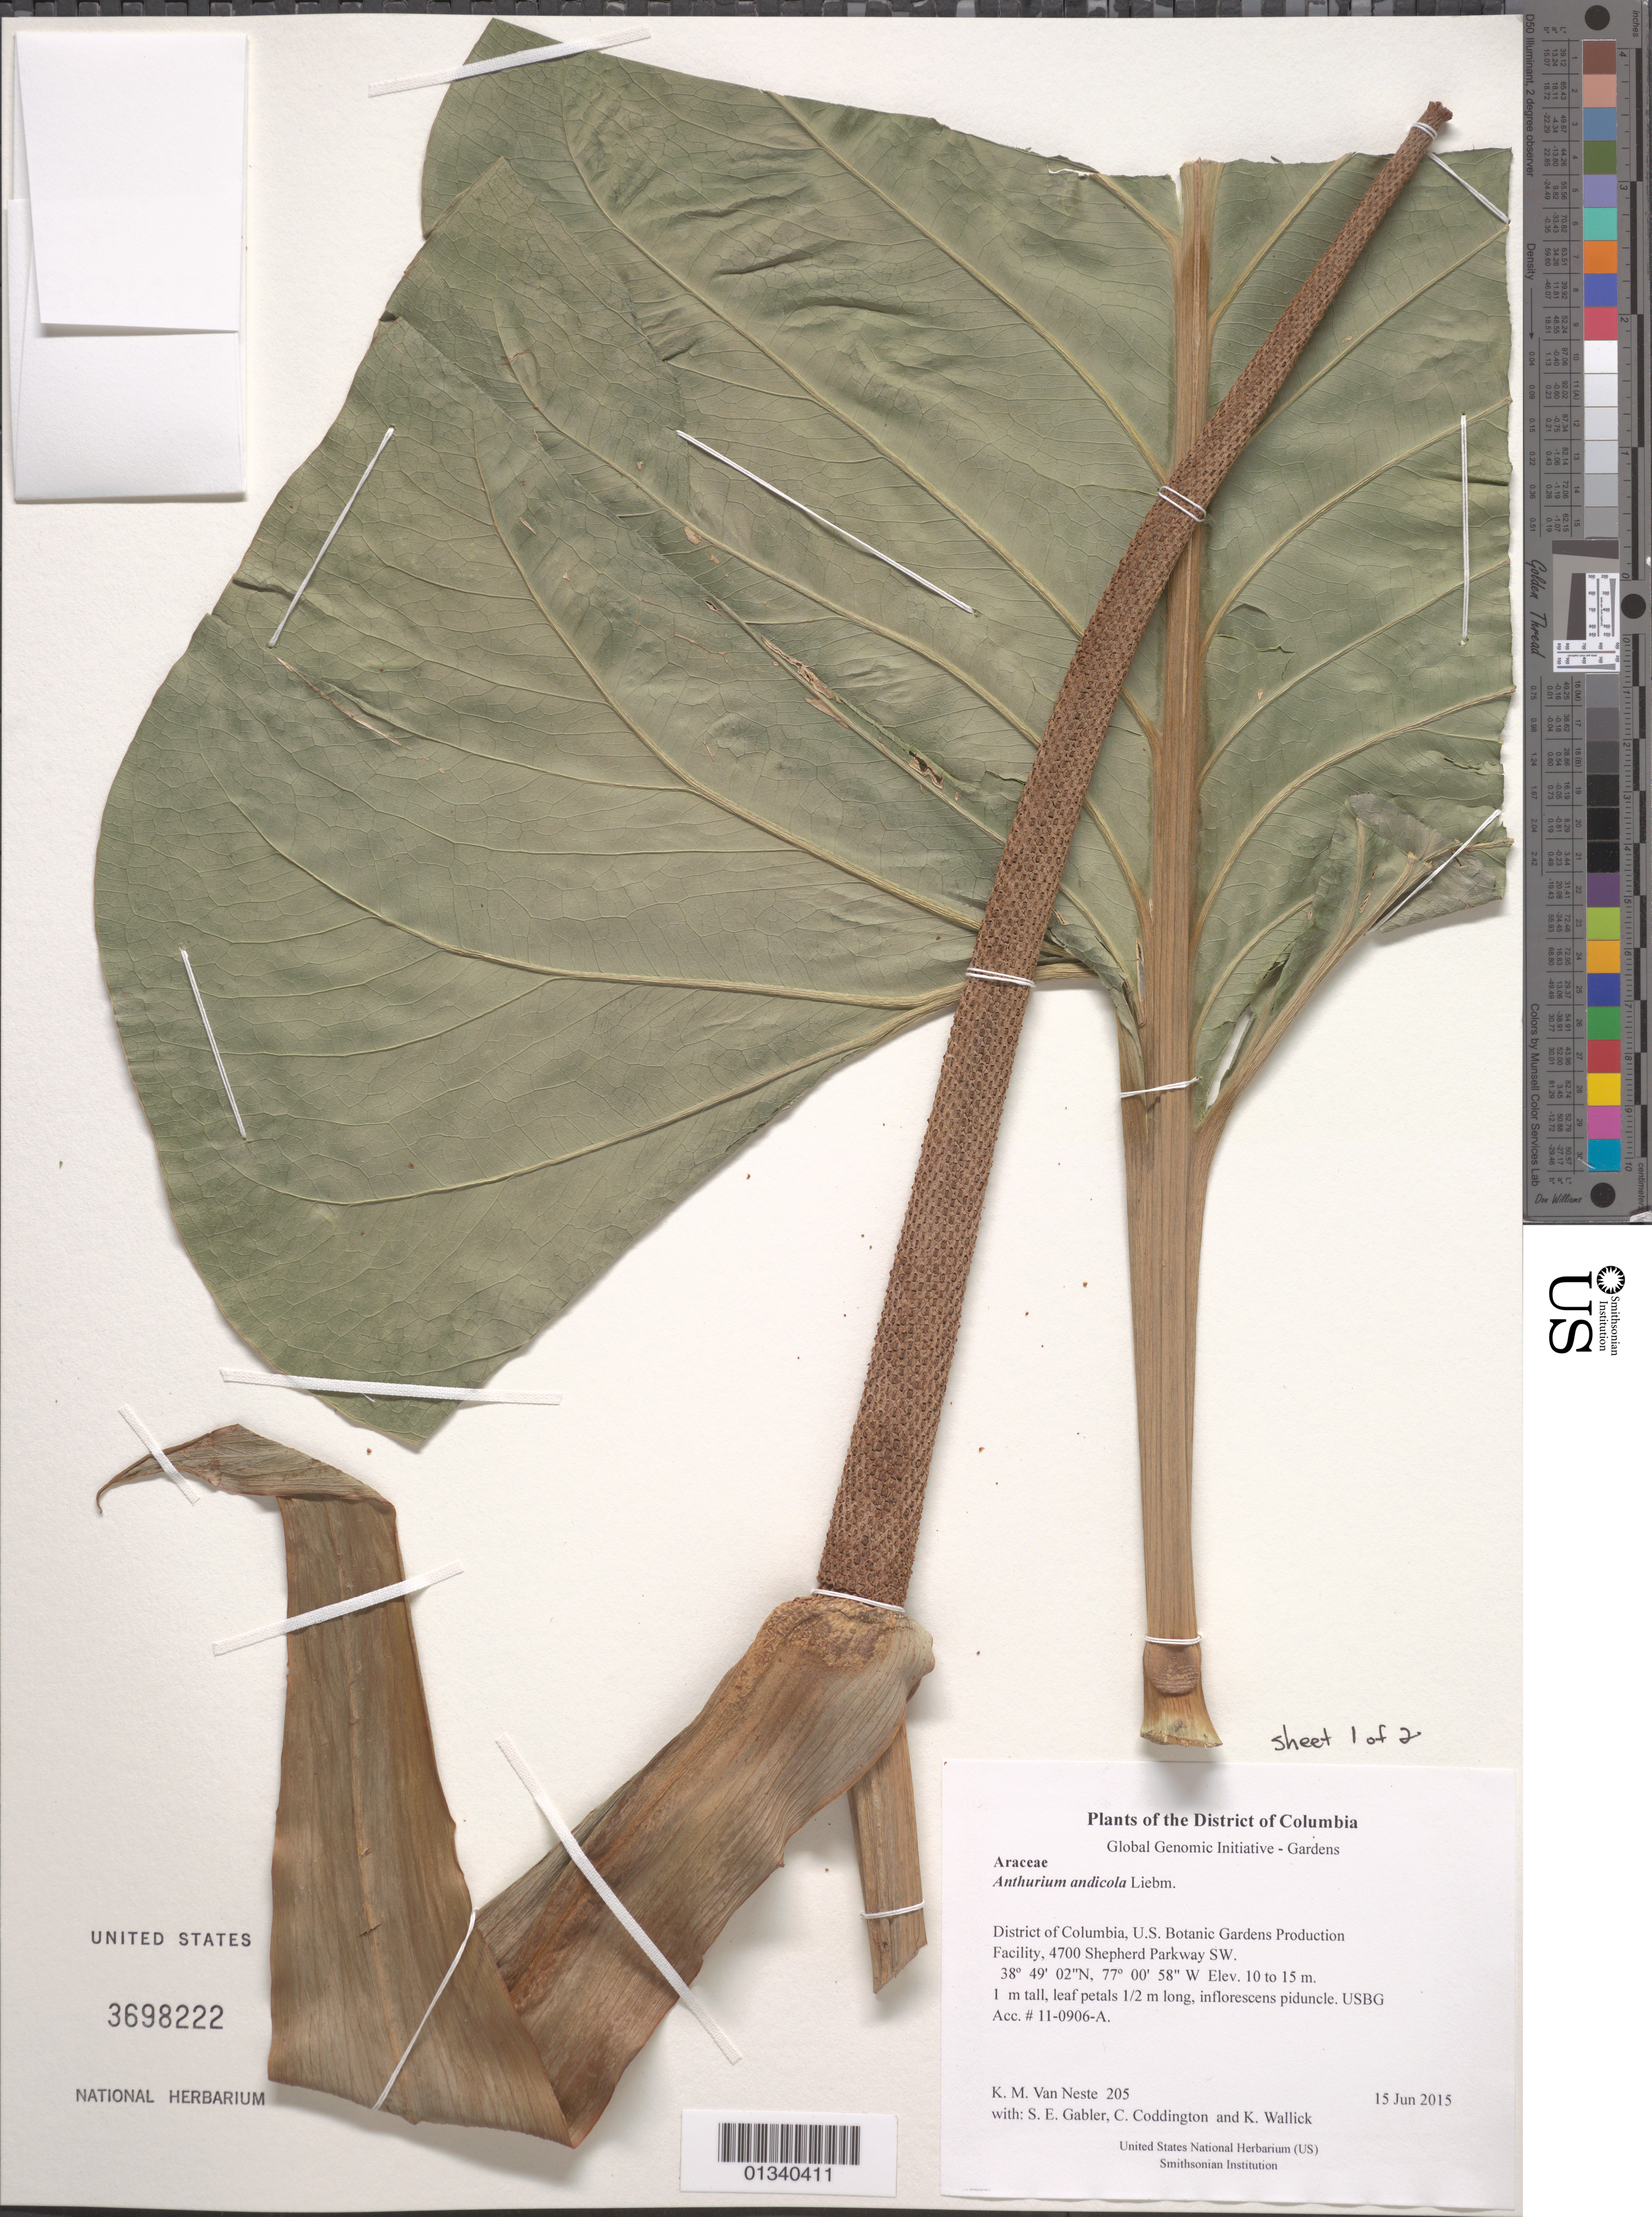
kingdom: Plantae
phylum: Tracheophyta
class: Liliopsida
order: Alismatales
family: Araceae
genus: Anthurium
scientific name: Anthurium andicola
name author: Liebm.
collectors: K. M. Van Neste, S. E. Gabler, C. Coddington & K. Wallick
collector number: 205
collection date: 2015-06-15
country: United States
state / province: District of Columbia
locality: U.S. Botanic Gardens Production Facility, 4700 Shepherd Parkway SW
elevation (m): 10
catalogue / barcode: US 3698222